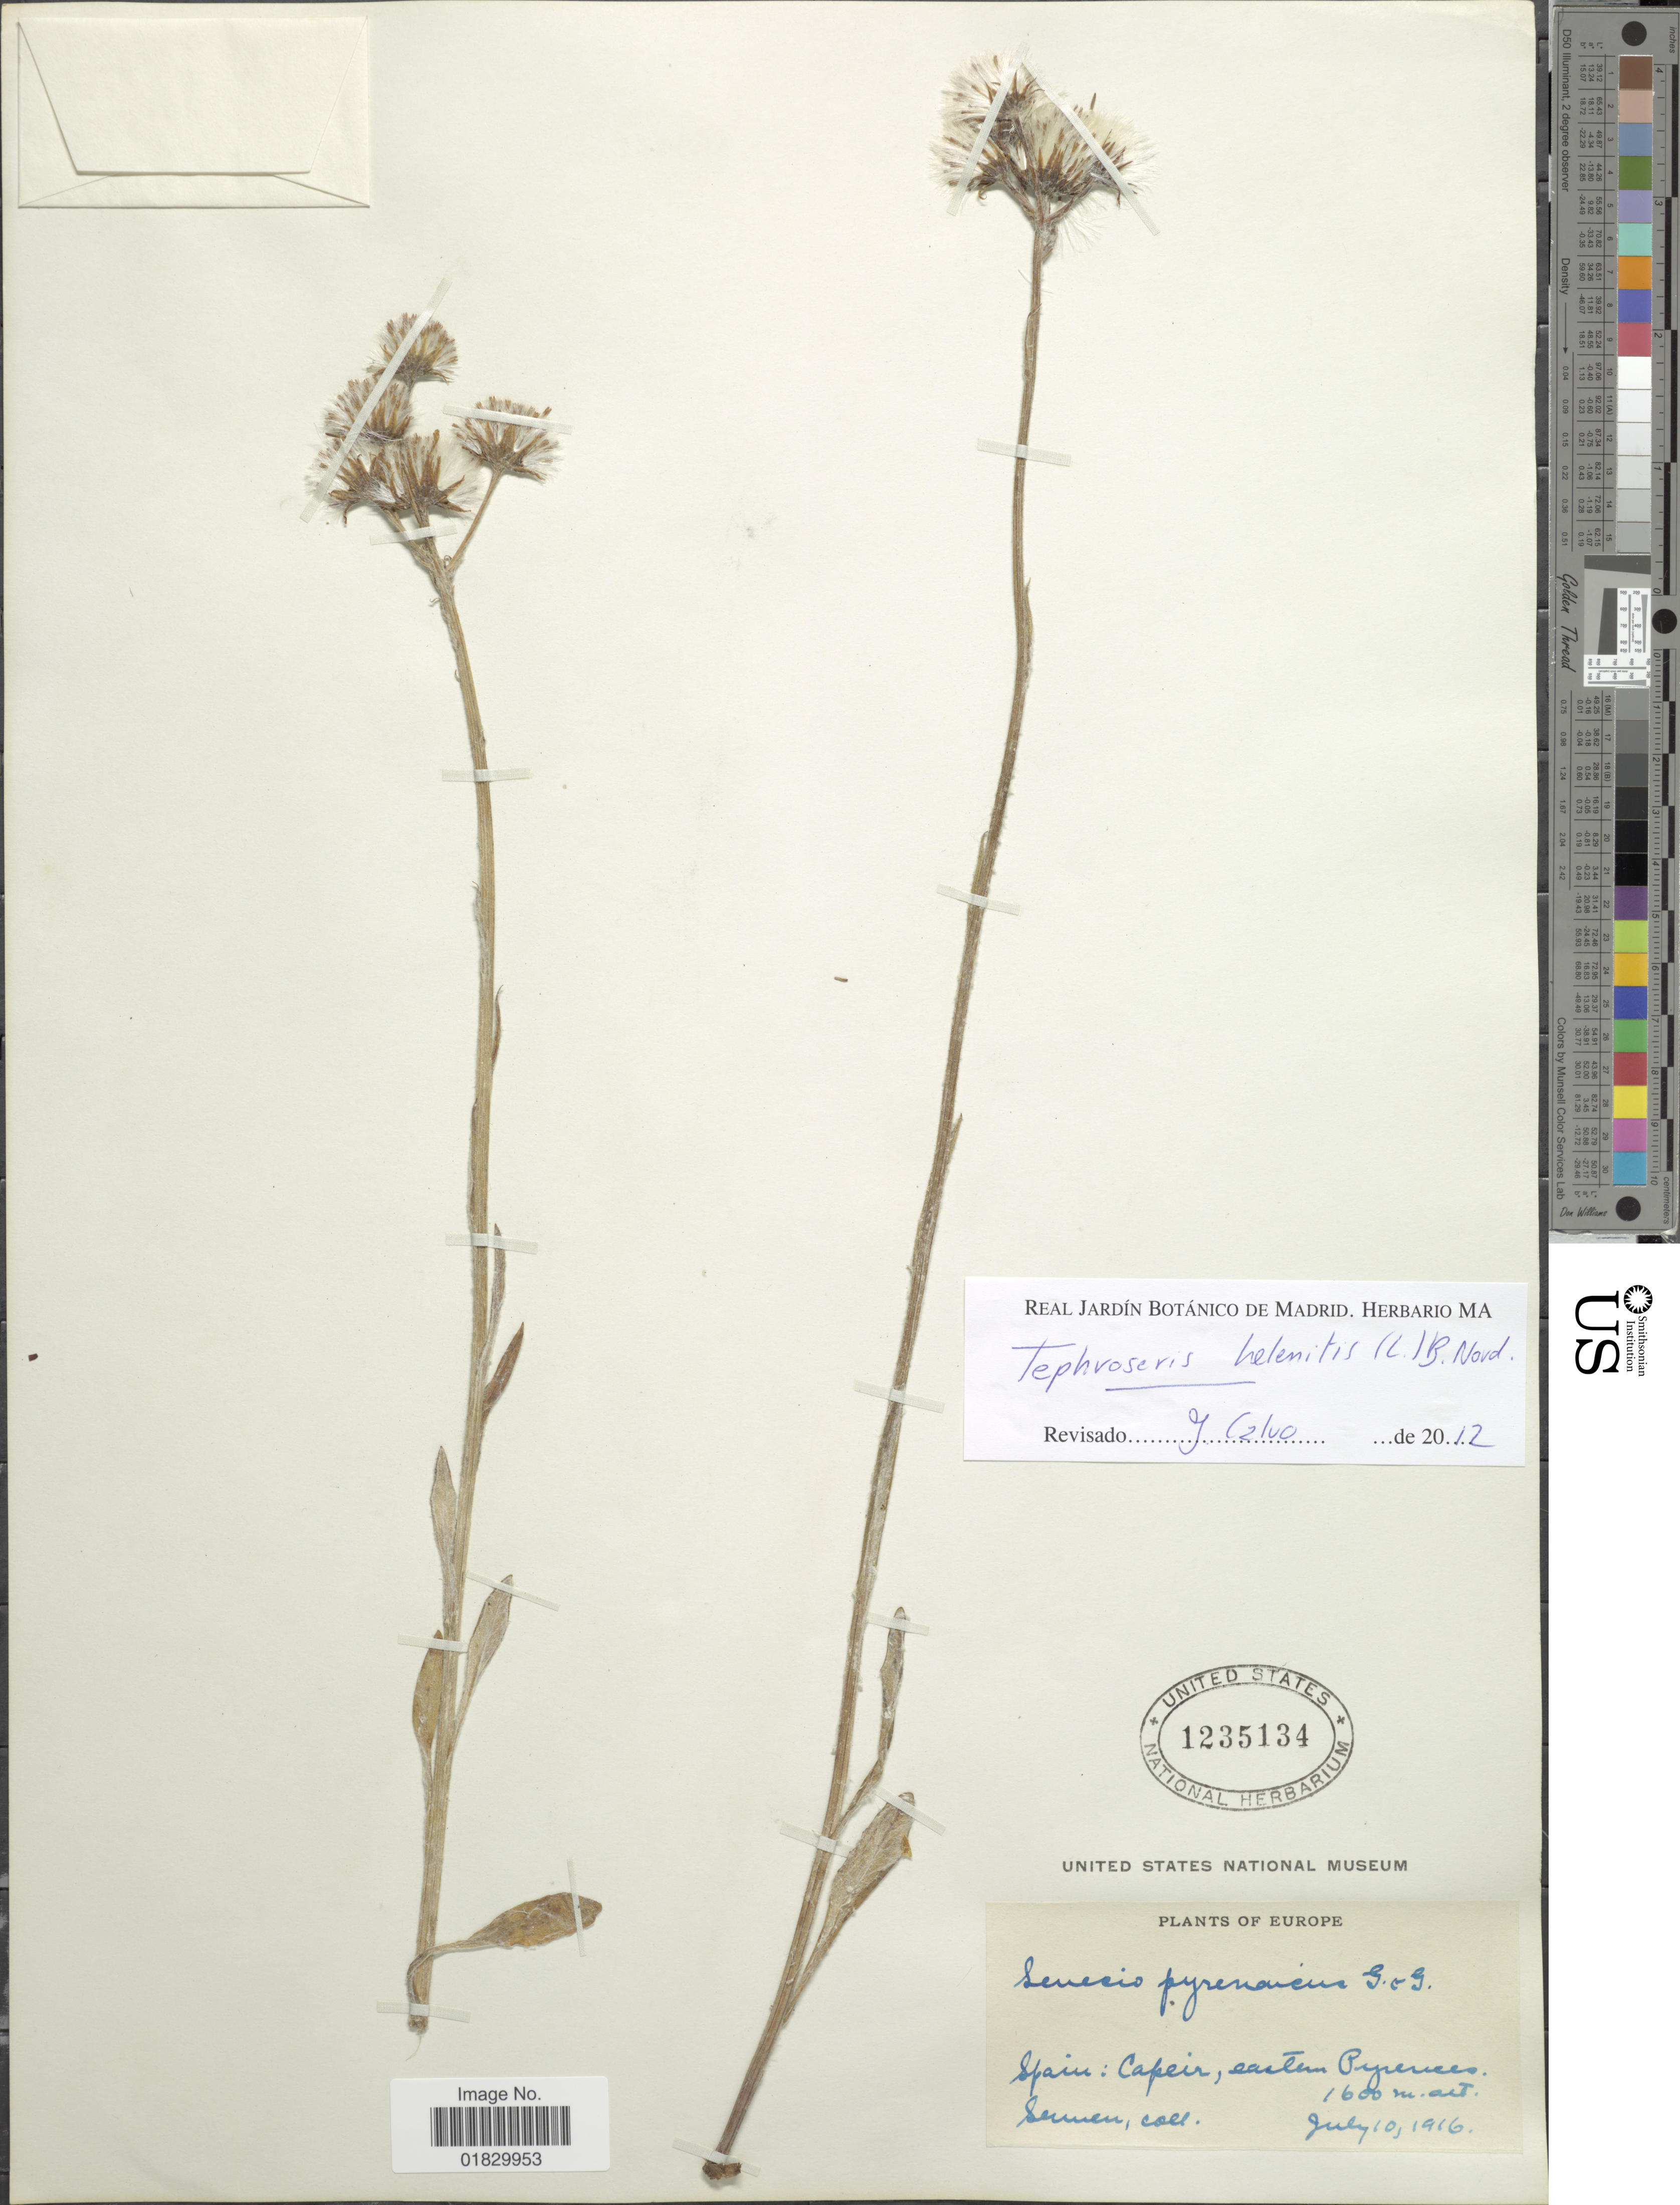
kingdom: Plantae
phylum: Tracheophyta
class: Magnoliopsida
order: Asterales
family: Asteraceae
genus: Tephroseris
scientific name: Tephroseris helenitis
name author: (L.) B. Nord.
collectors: E. Sennen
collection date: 1916-07-10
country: Spain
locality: Capeir, eastern Pyrenees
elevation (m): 1600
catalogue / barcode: US 1235134